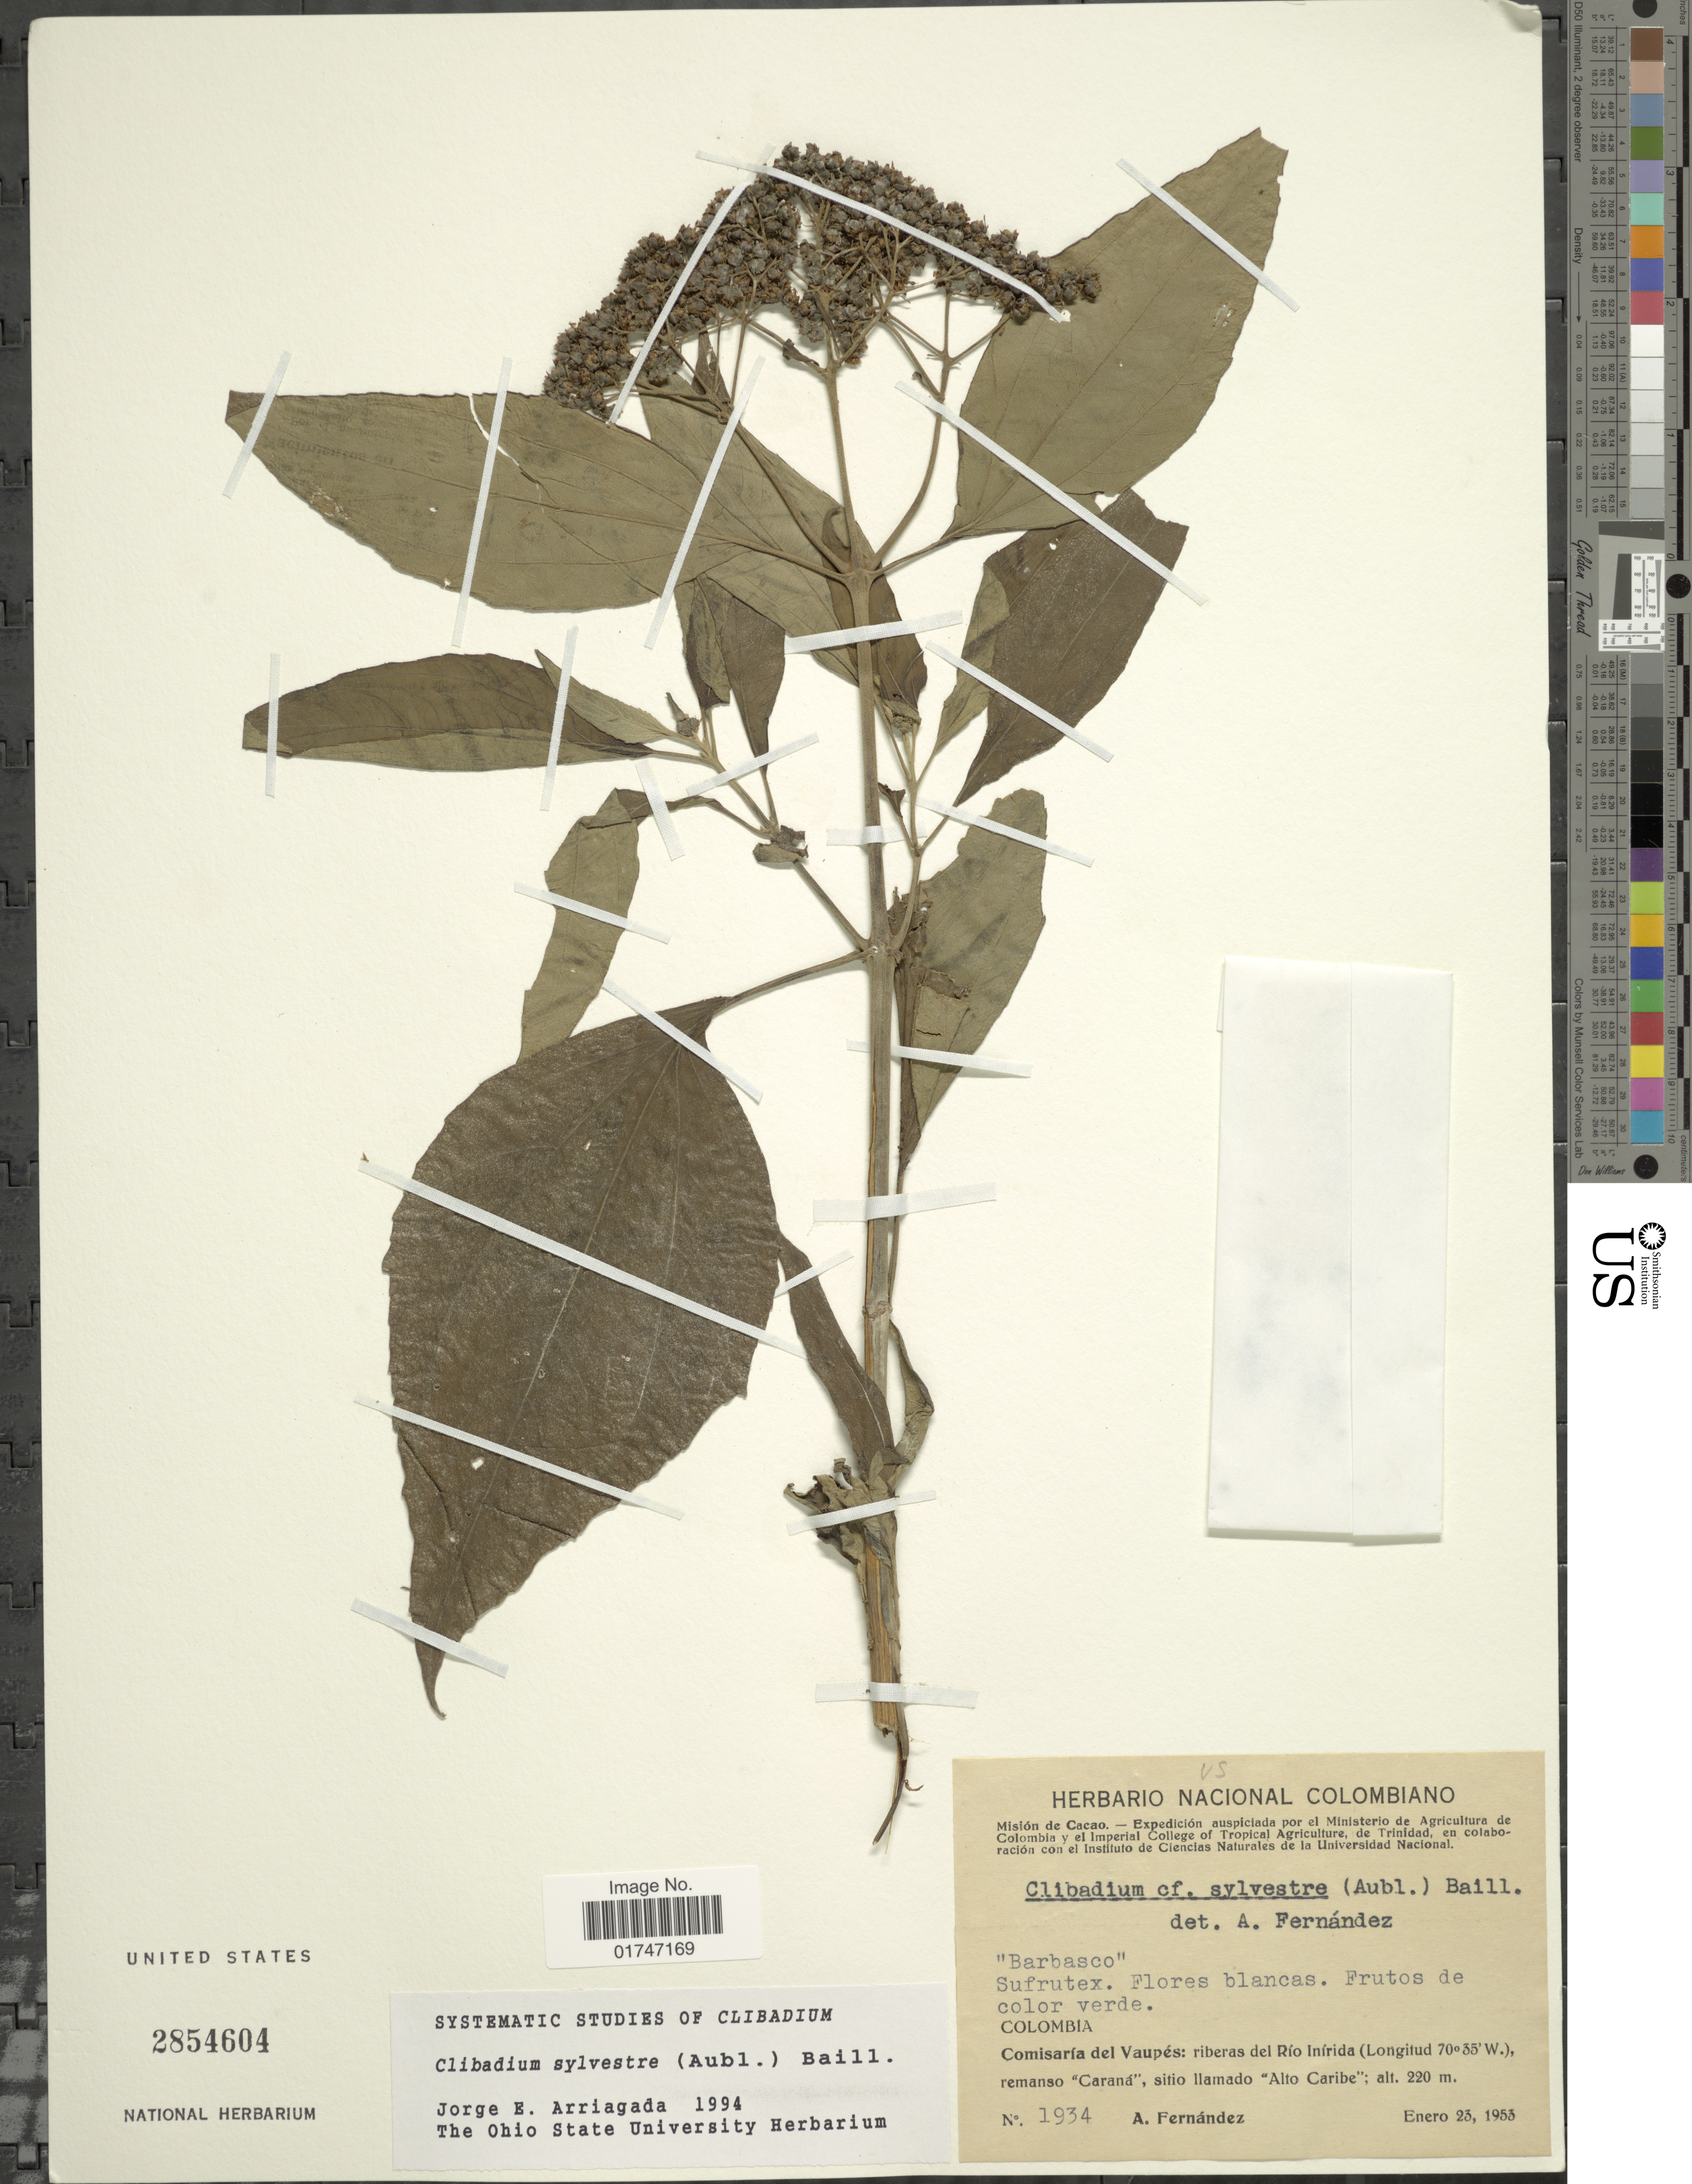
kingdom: Plantae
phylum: Tracheophyta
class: Magnoliopsida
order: Asterales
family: Asteraceae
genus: Clibadium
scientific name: Clibadium sylvestre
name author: (Aubl.) Baill.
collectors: A. Fernández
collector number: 1934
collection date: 1953-01-23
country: Colombia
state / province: Vaupés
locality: Colombia. Comisaria del Vaupés: riberas del Río Inírida, remanso "Caraná", sitio llamado "Alto Caribe"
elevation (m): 220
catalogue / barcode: US 2854604